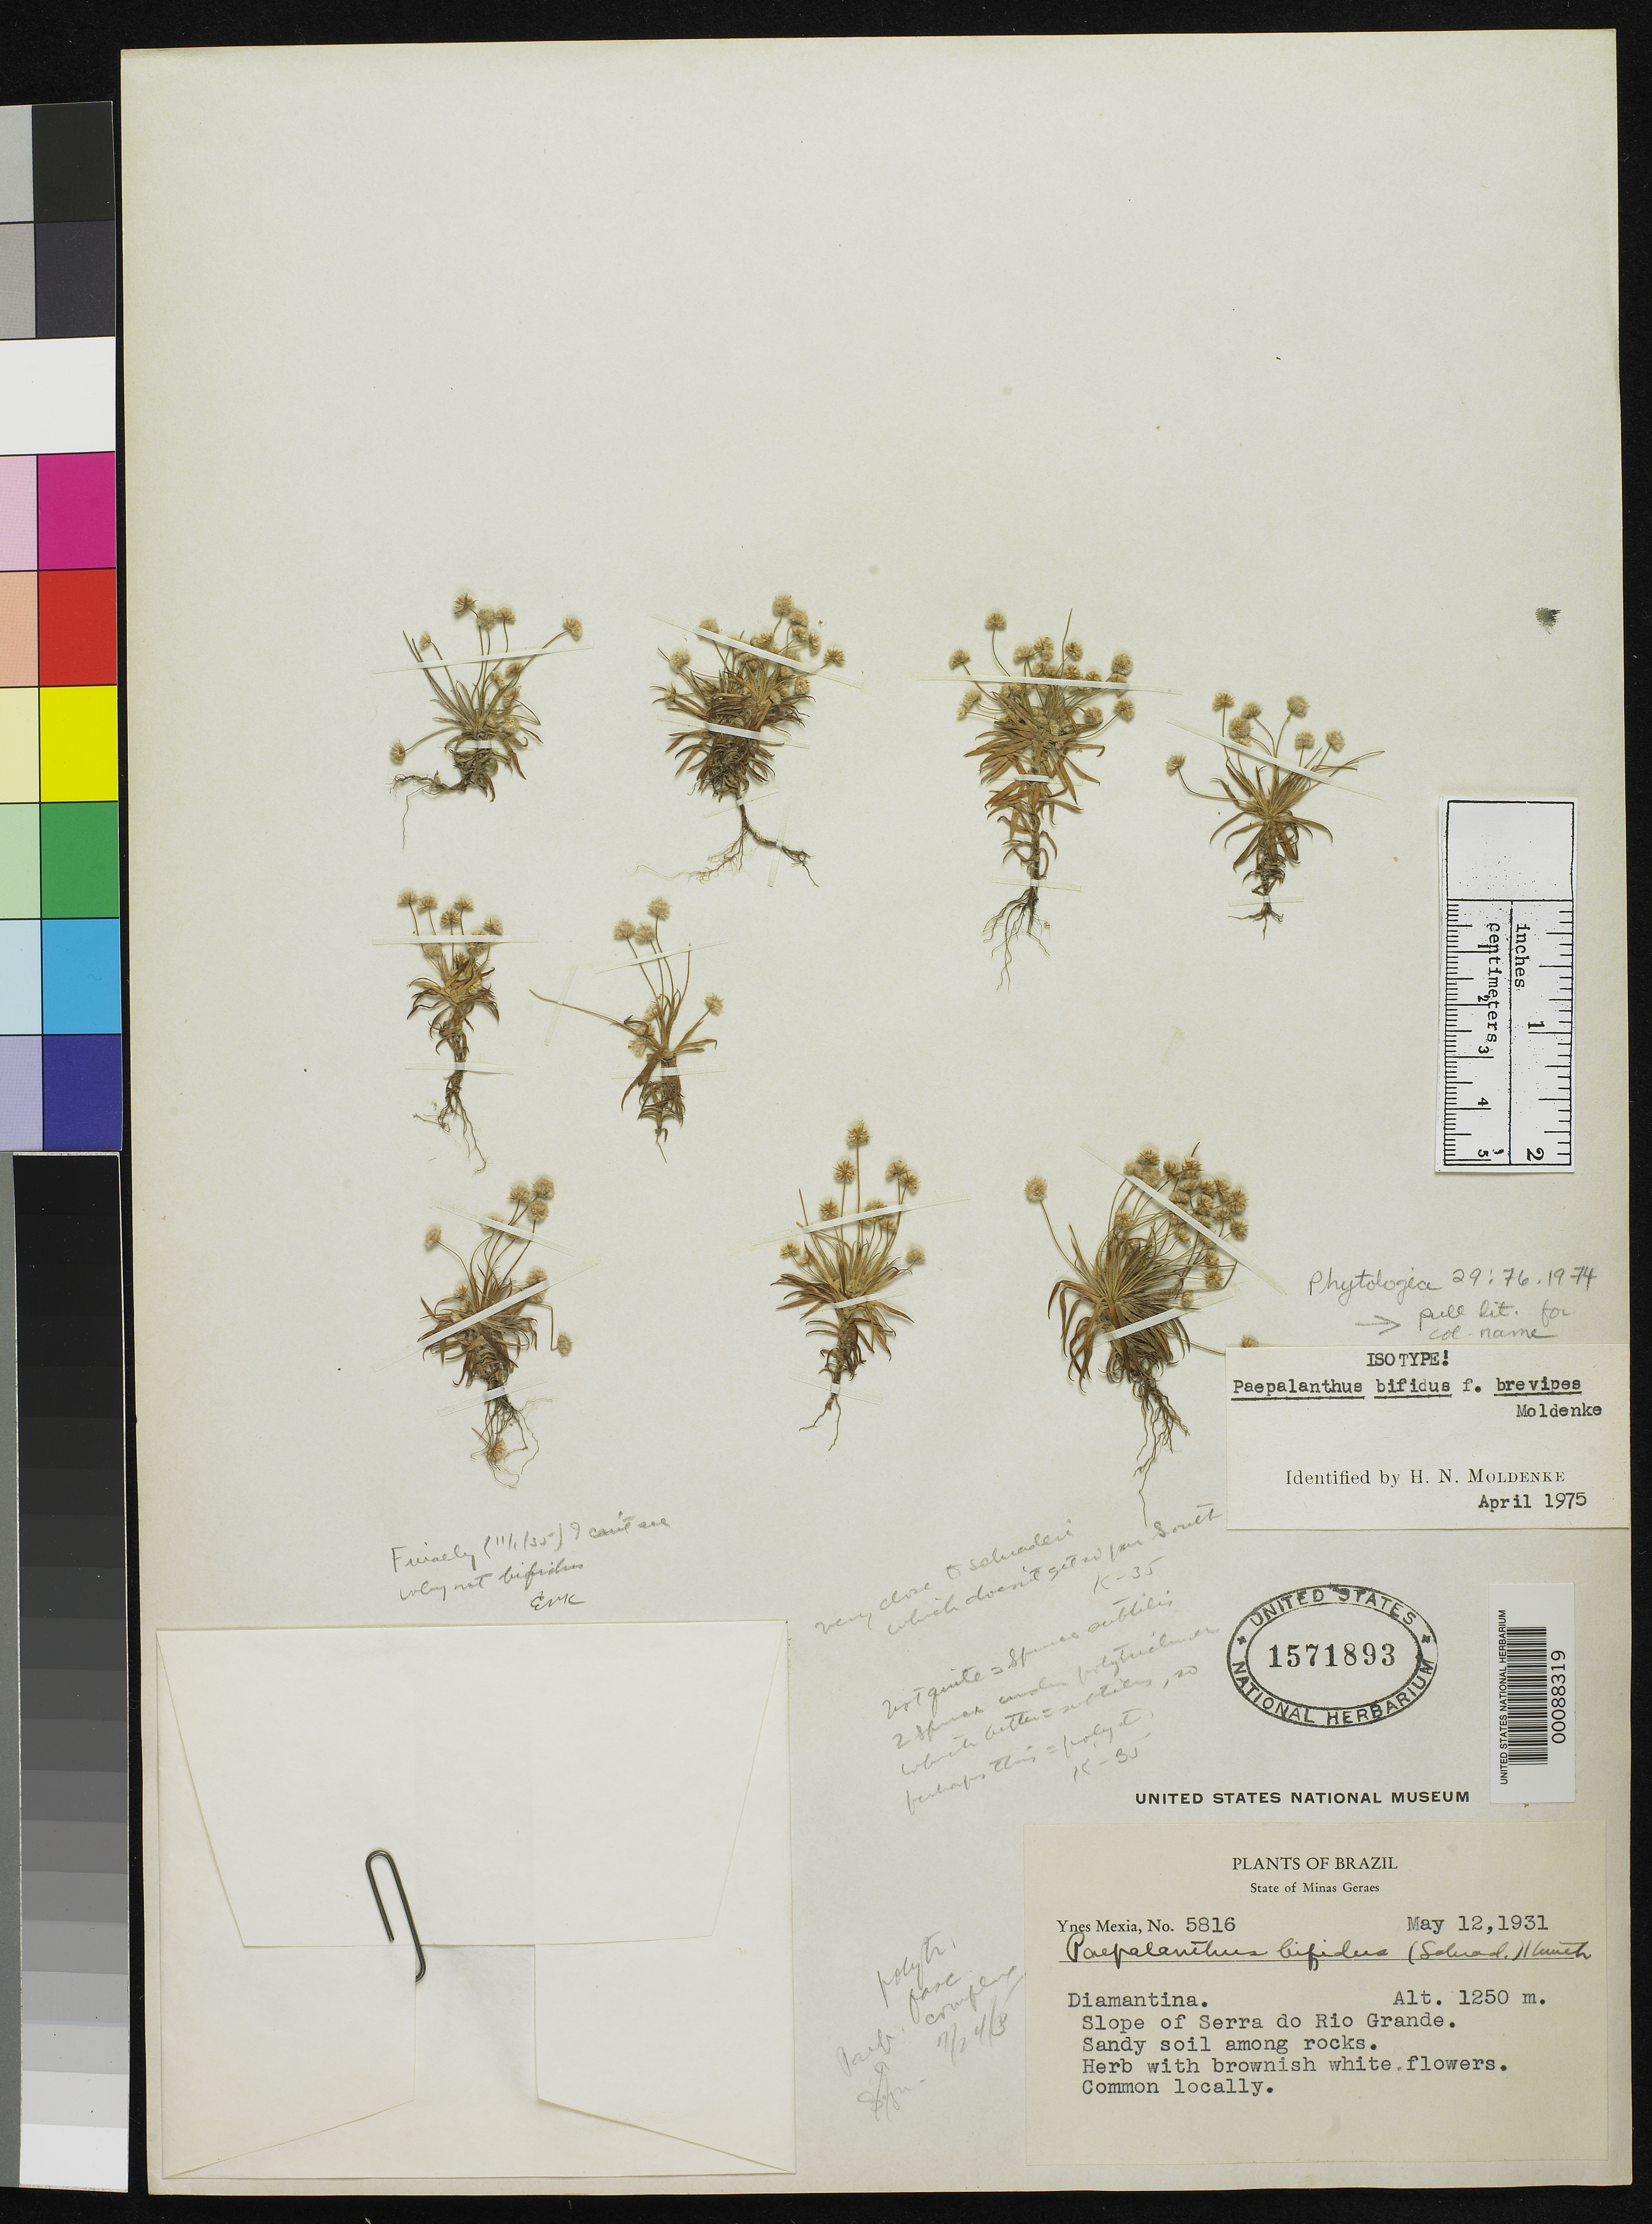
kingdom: Plantae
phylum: Tracheophyta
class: Liliopsida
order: Poales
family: Eriocaulaceae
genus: Paepalanthus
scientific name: Paepalanthus bifidus f. brevipes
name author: Moldenke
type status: Isotype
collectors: Y. Mexia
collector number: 5816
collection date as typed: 12 May 1931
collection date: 1931-05-12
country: Brazil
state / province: Minas Gerais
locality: Serra do Rio Grande.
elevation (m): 1250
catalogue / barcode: US 1571893